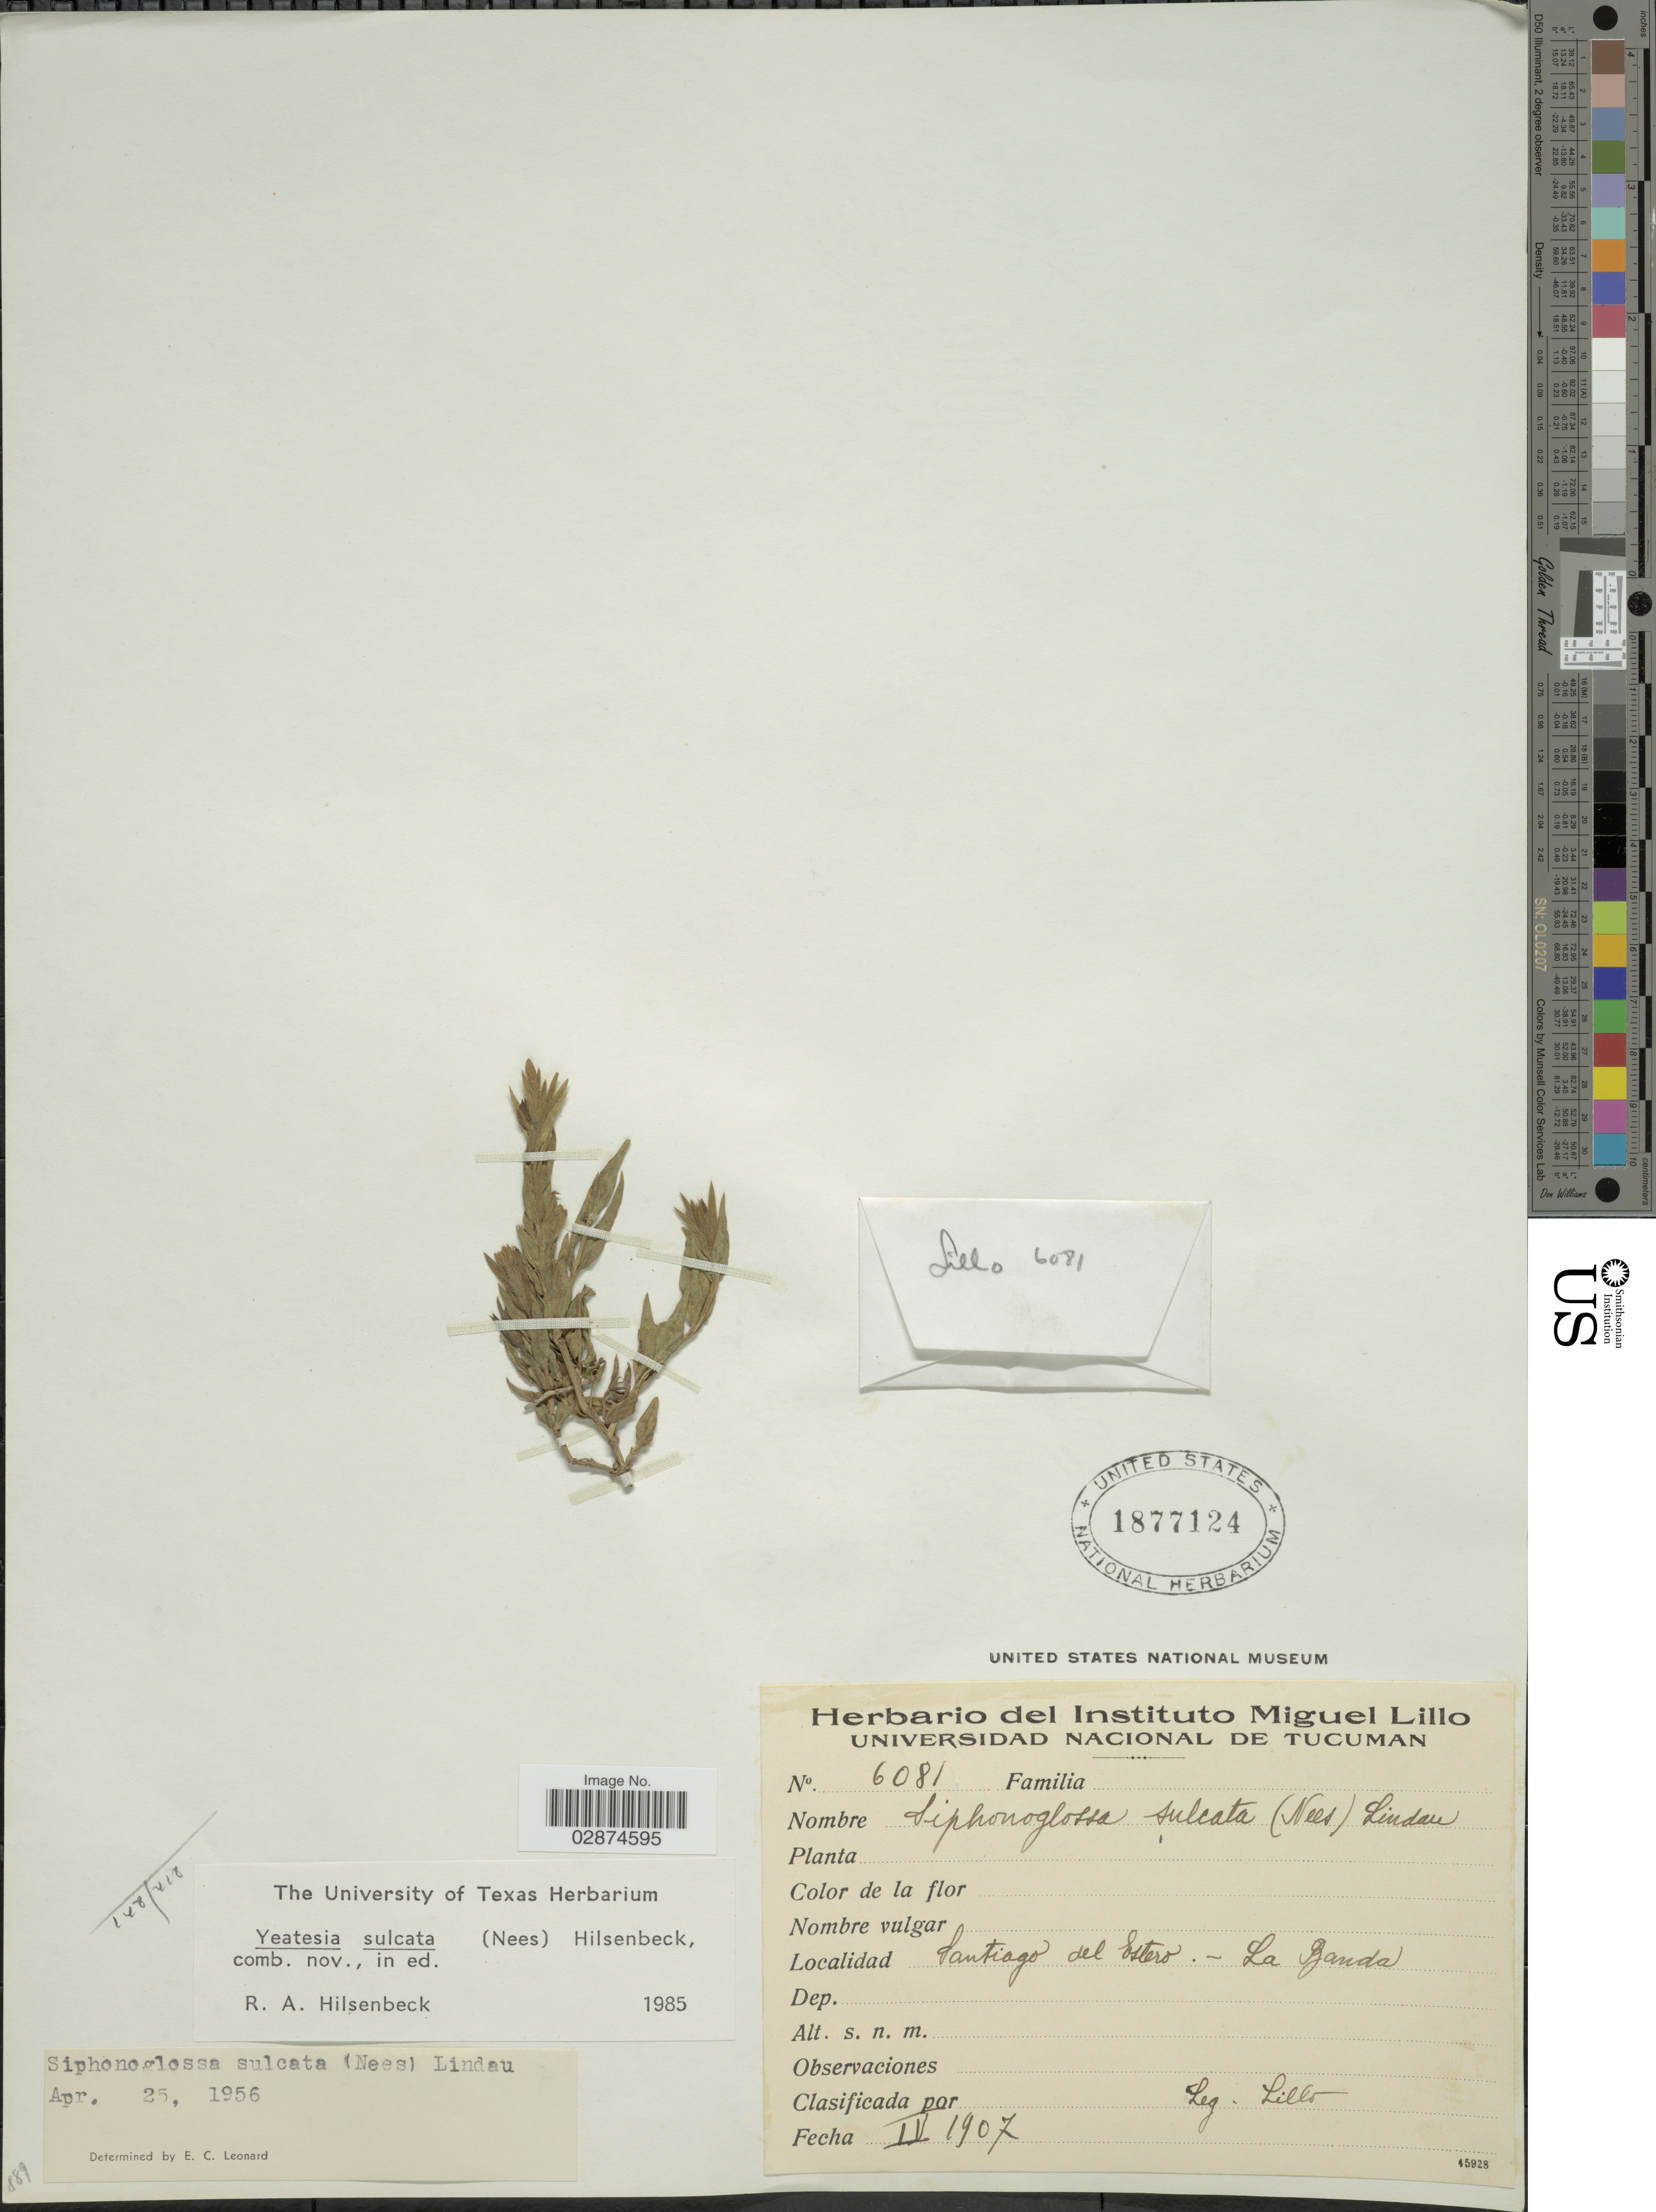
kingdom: Plantae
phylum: Tracheophyta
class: Magnoliopsida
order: Lamiales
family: Acanthaceae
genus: Yeatesia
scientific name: Yeatesia sulcata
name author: (Nees) Hilsenb.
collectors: M. Lillo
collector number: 6081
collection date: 1907-04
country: Argentina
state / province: Santiago del Estero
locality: La Banda.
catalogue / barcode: US 1877124